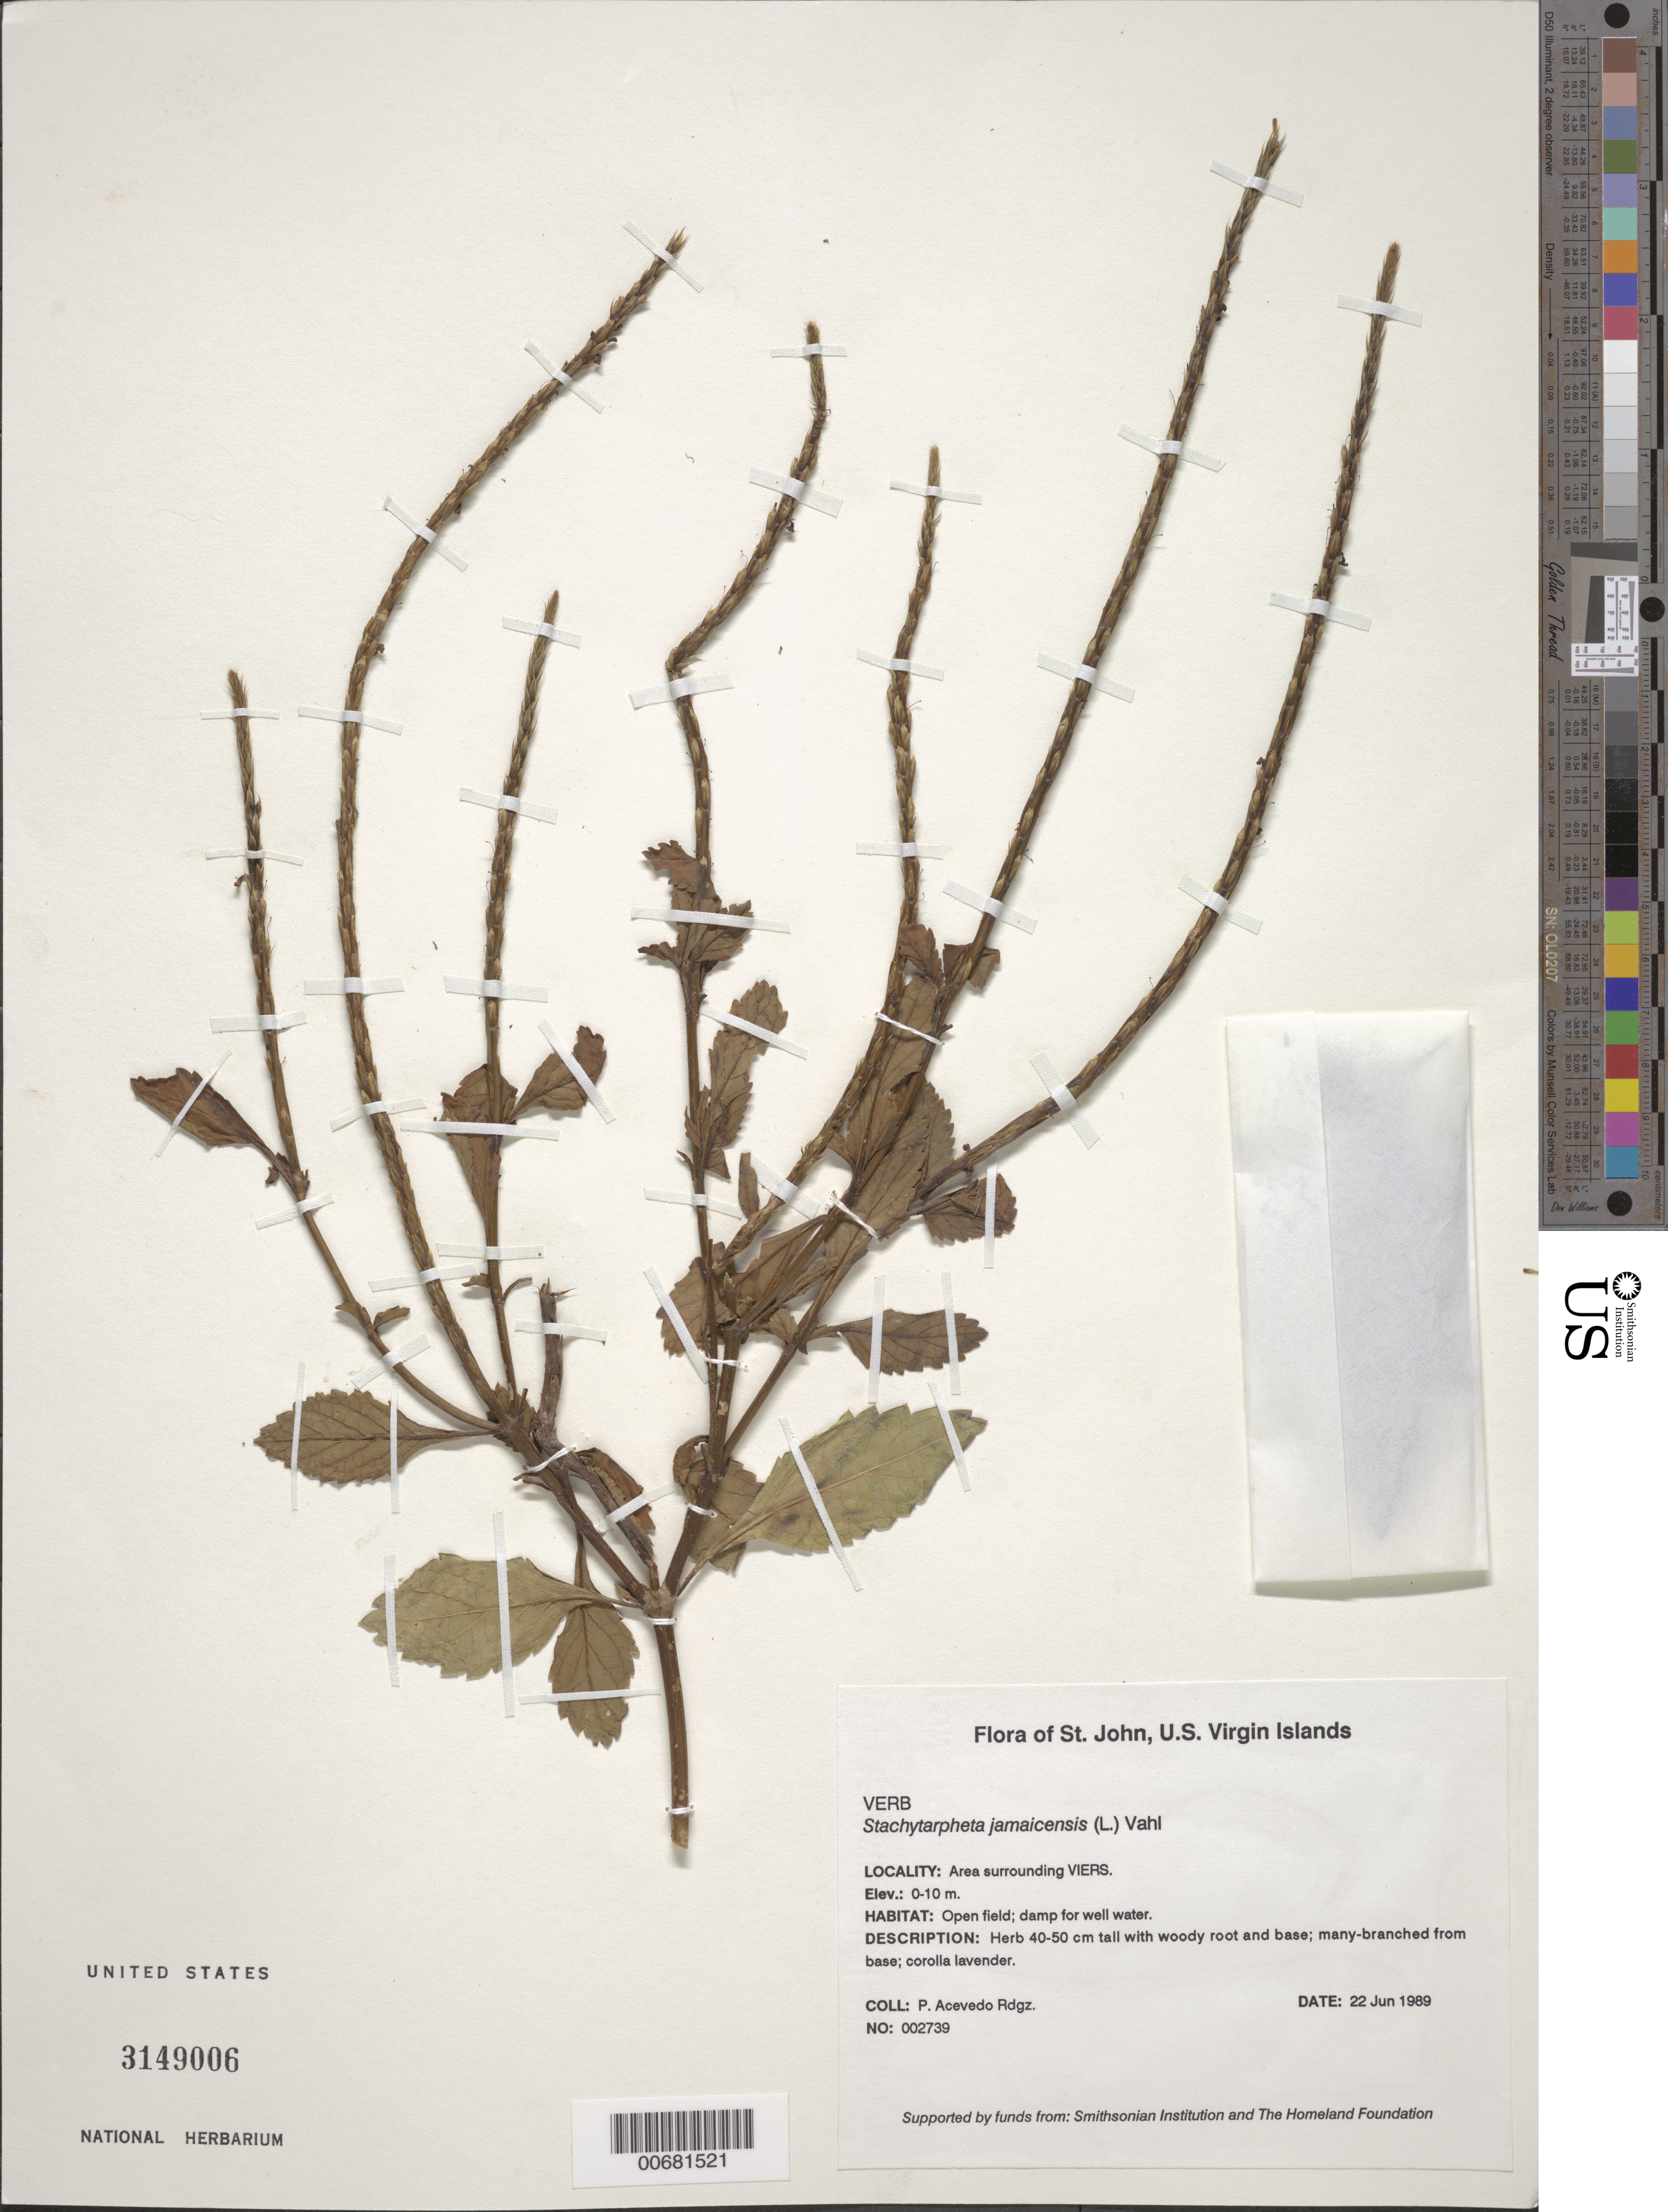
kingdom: Plantae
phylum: Tracheophyta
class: Magnoliopsida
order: Lamiales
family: Verbenaceae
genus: Stachytarpheta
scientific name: Stachytarpheta jamaicensis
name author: (L.) Vahl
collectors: P. Acevedo-Rodr.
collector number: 2739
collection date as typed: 22 Jun 1989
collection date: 1989-06-22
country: U.S. Virgin Islands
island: St. John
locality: Reef Bay Quarter, area surrounding VIERS.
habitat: Open field; damp for well water.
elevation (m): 0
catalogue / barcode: US 3149006